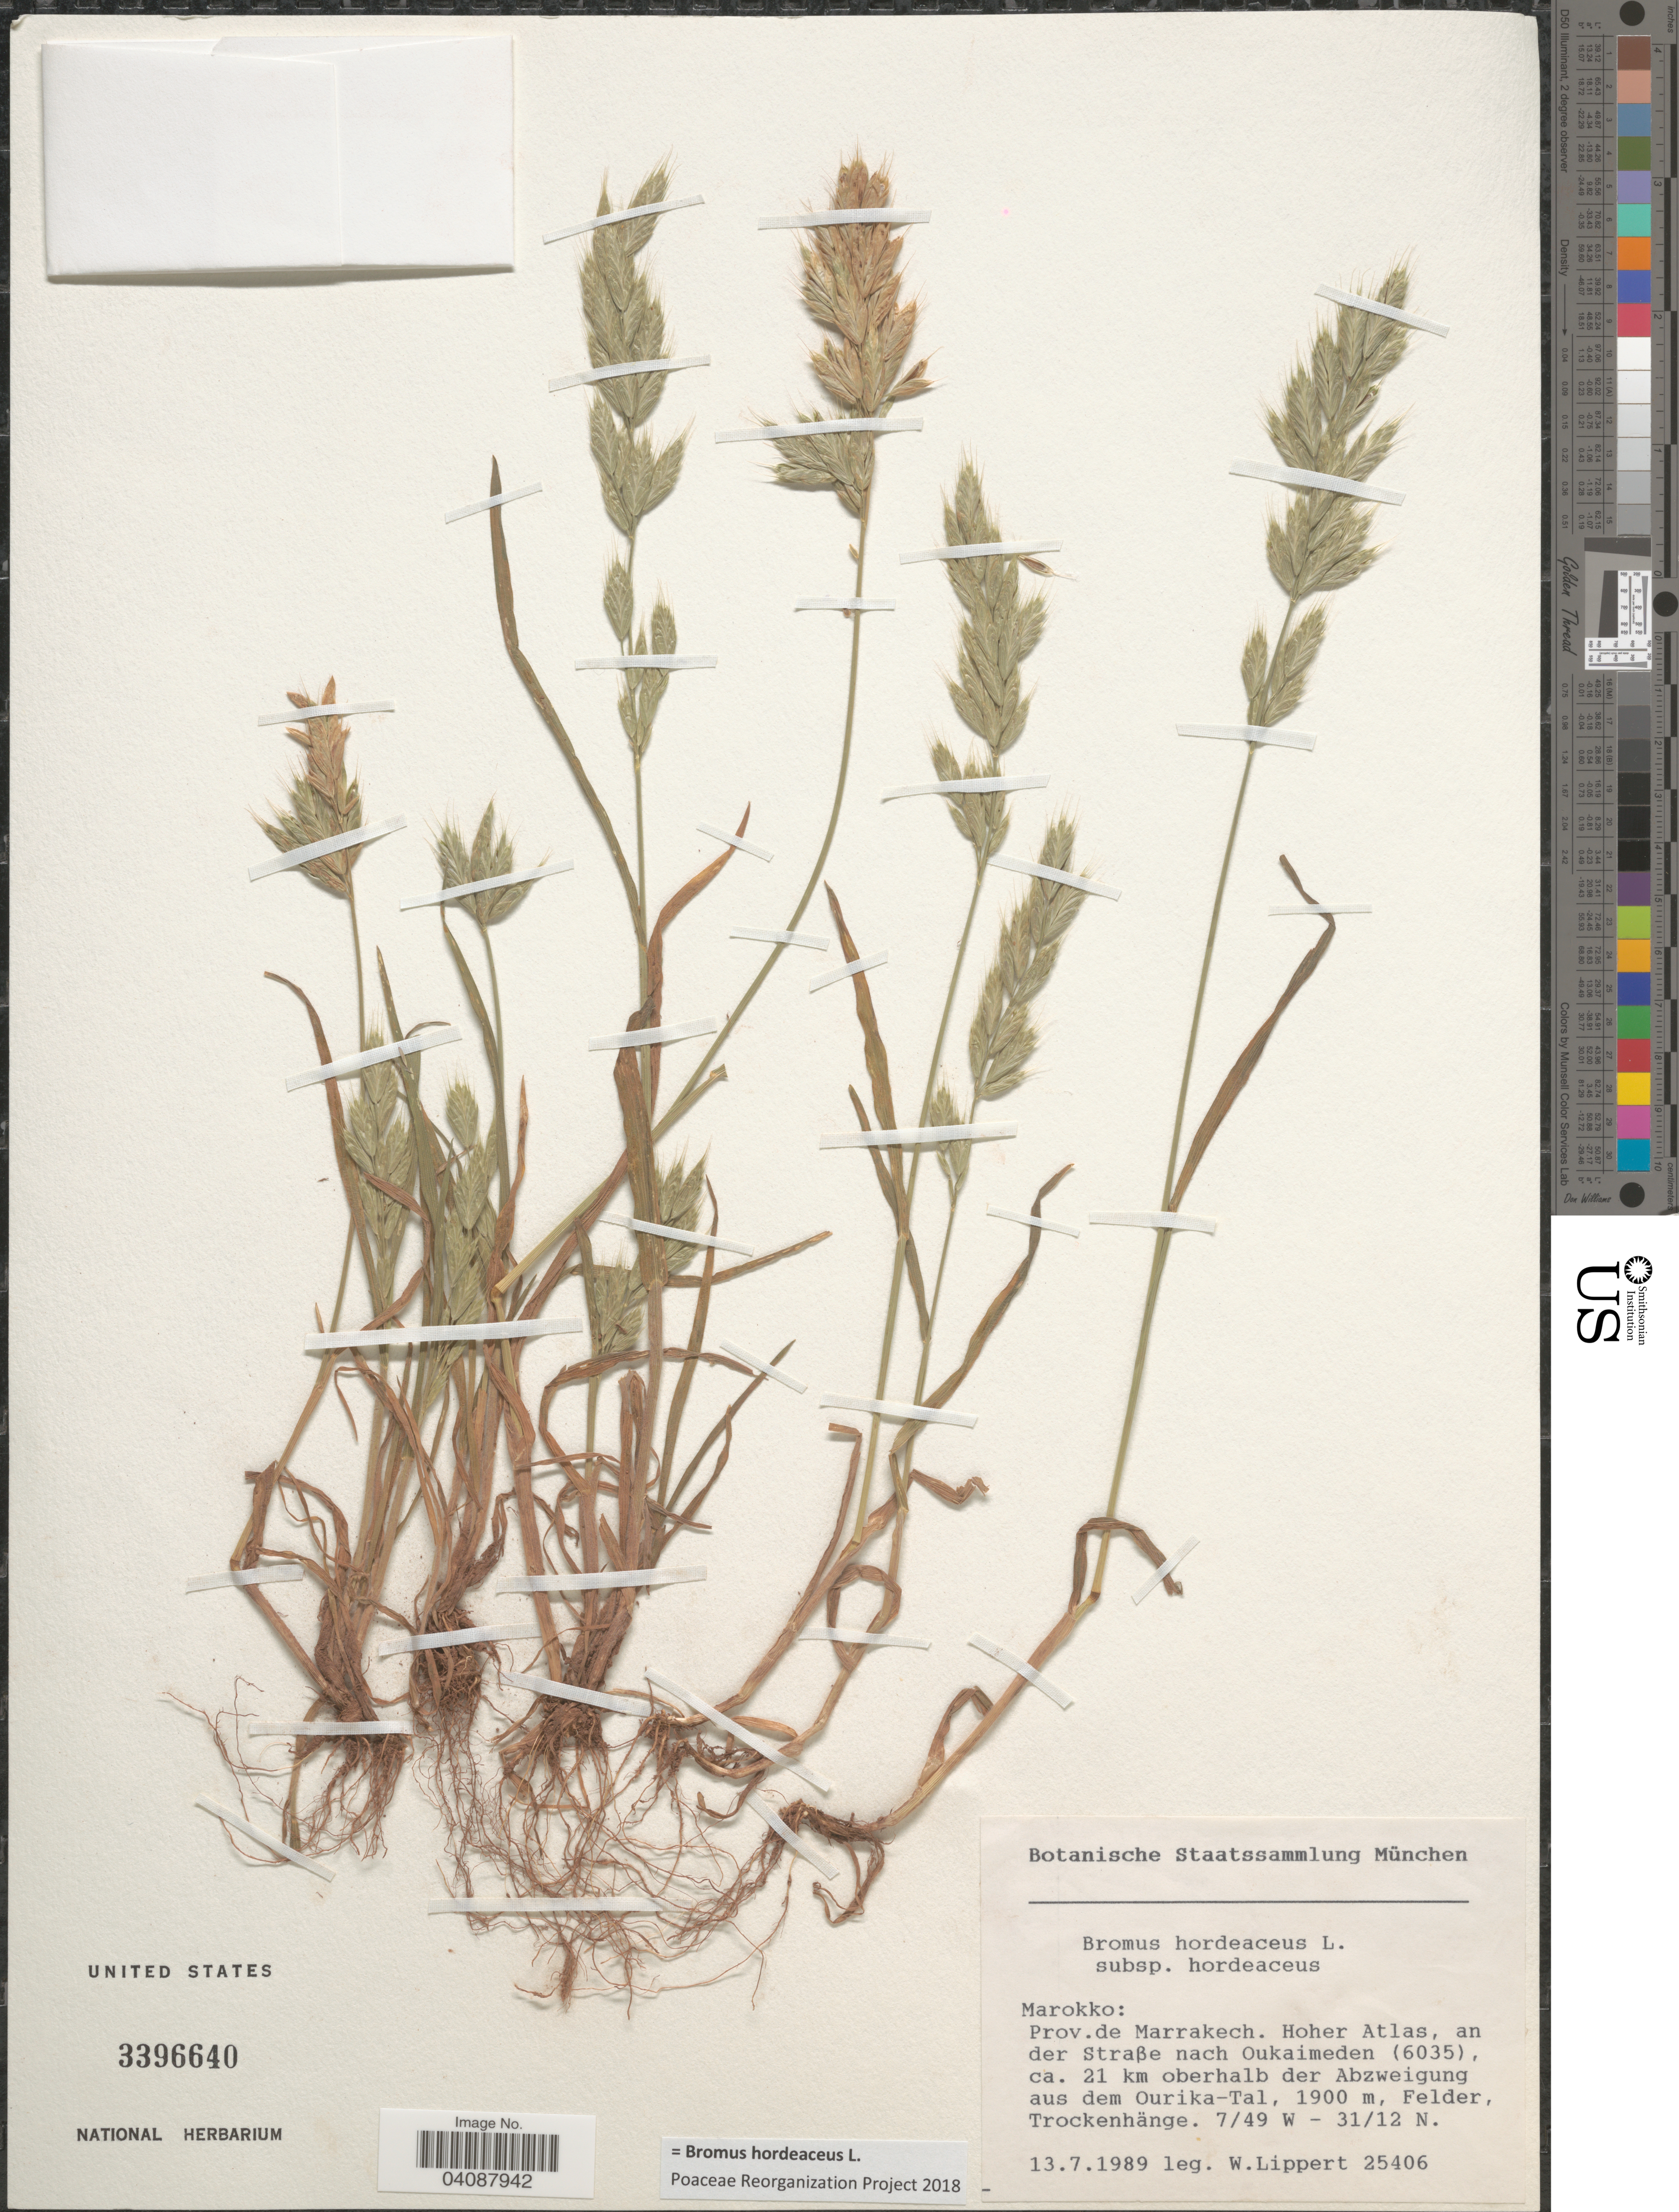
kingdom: Plantae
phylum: Tracheophyta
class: Liliopsida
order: Poales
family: Poaceae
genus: Bromus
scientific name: Bromus hordeaceus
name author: L.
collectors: W. Lippert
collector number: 25406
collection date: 1989-07-13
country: Morocco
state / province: Marrakech-Tensift-Al Haouz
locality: Prov. de Marrakech. Hoher Atlas, an der Straße nach Oukaimeden (6035), ca. 21 km oberhalb der Abzweigung aus dem Ourika-Tal. Felder, Trockenhänge.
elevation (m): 1900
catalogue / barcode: US 3396640